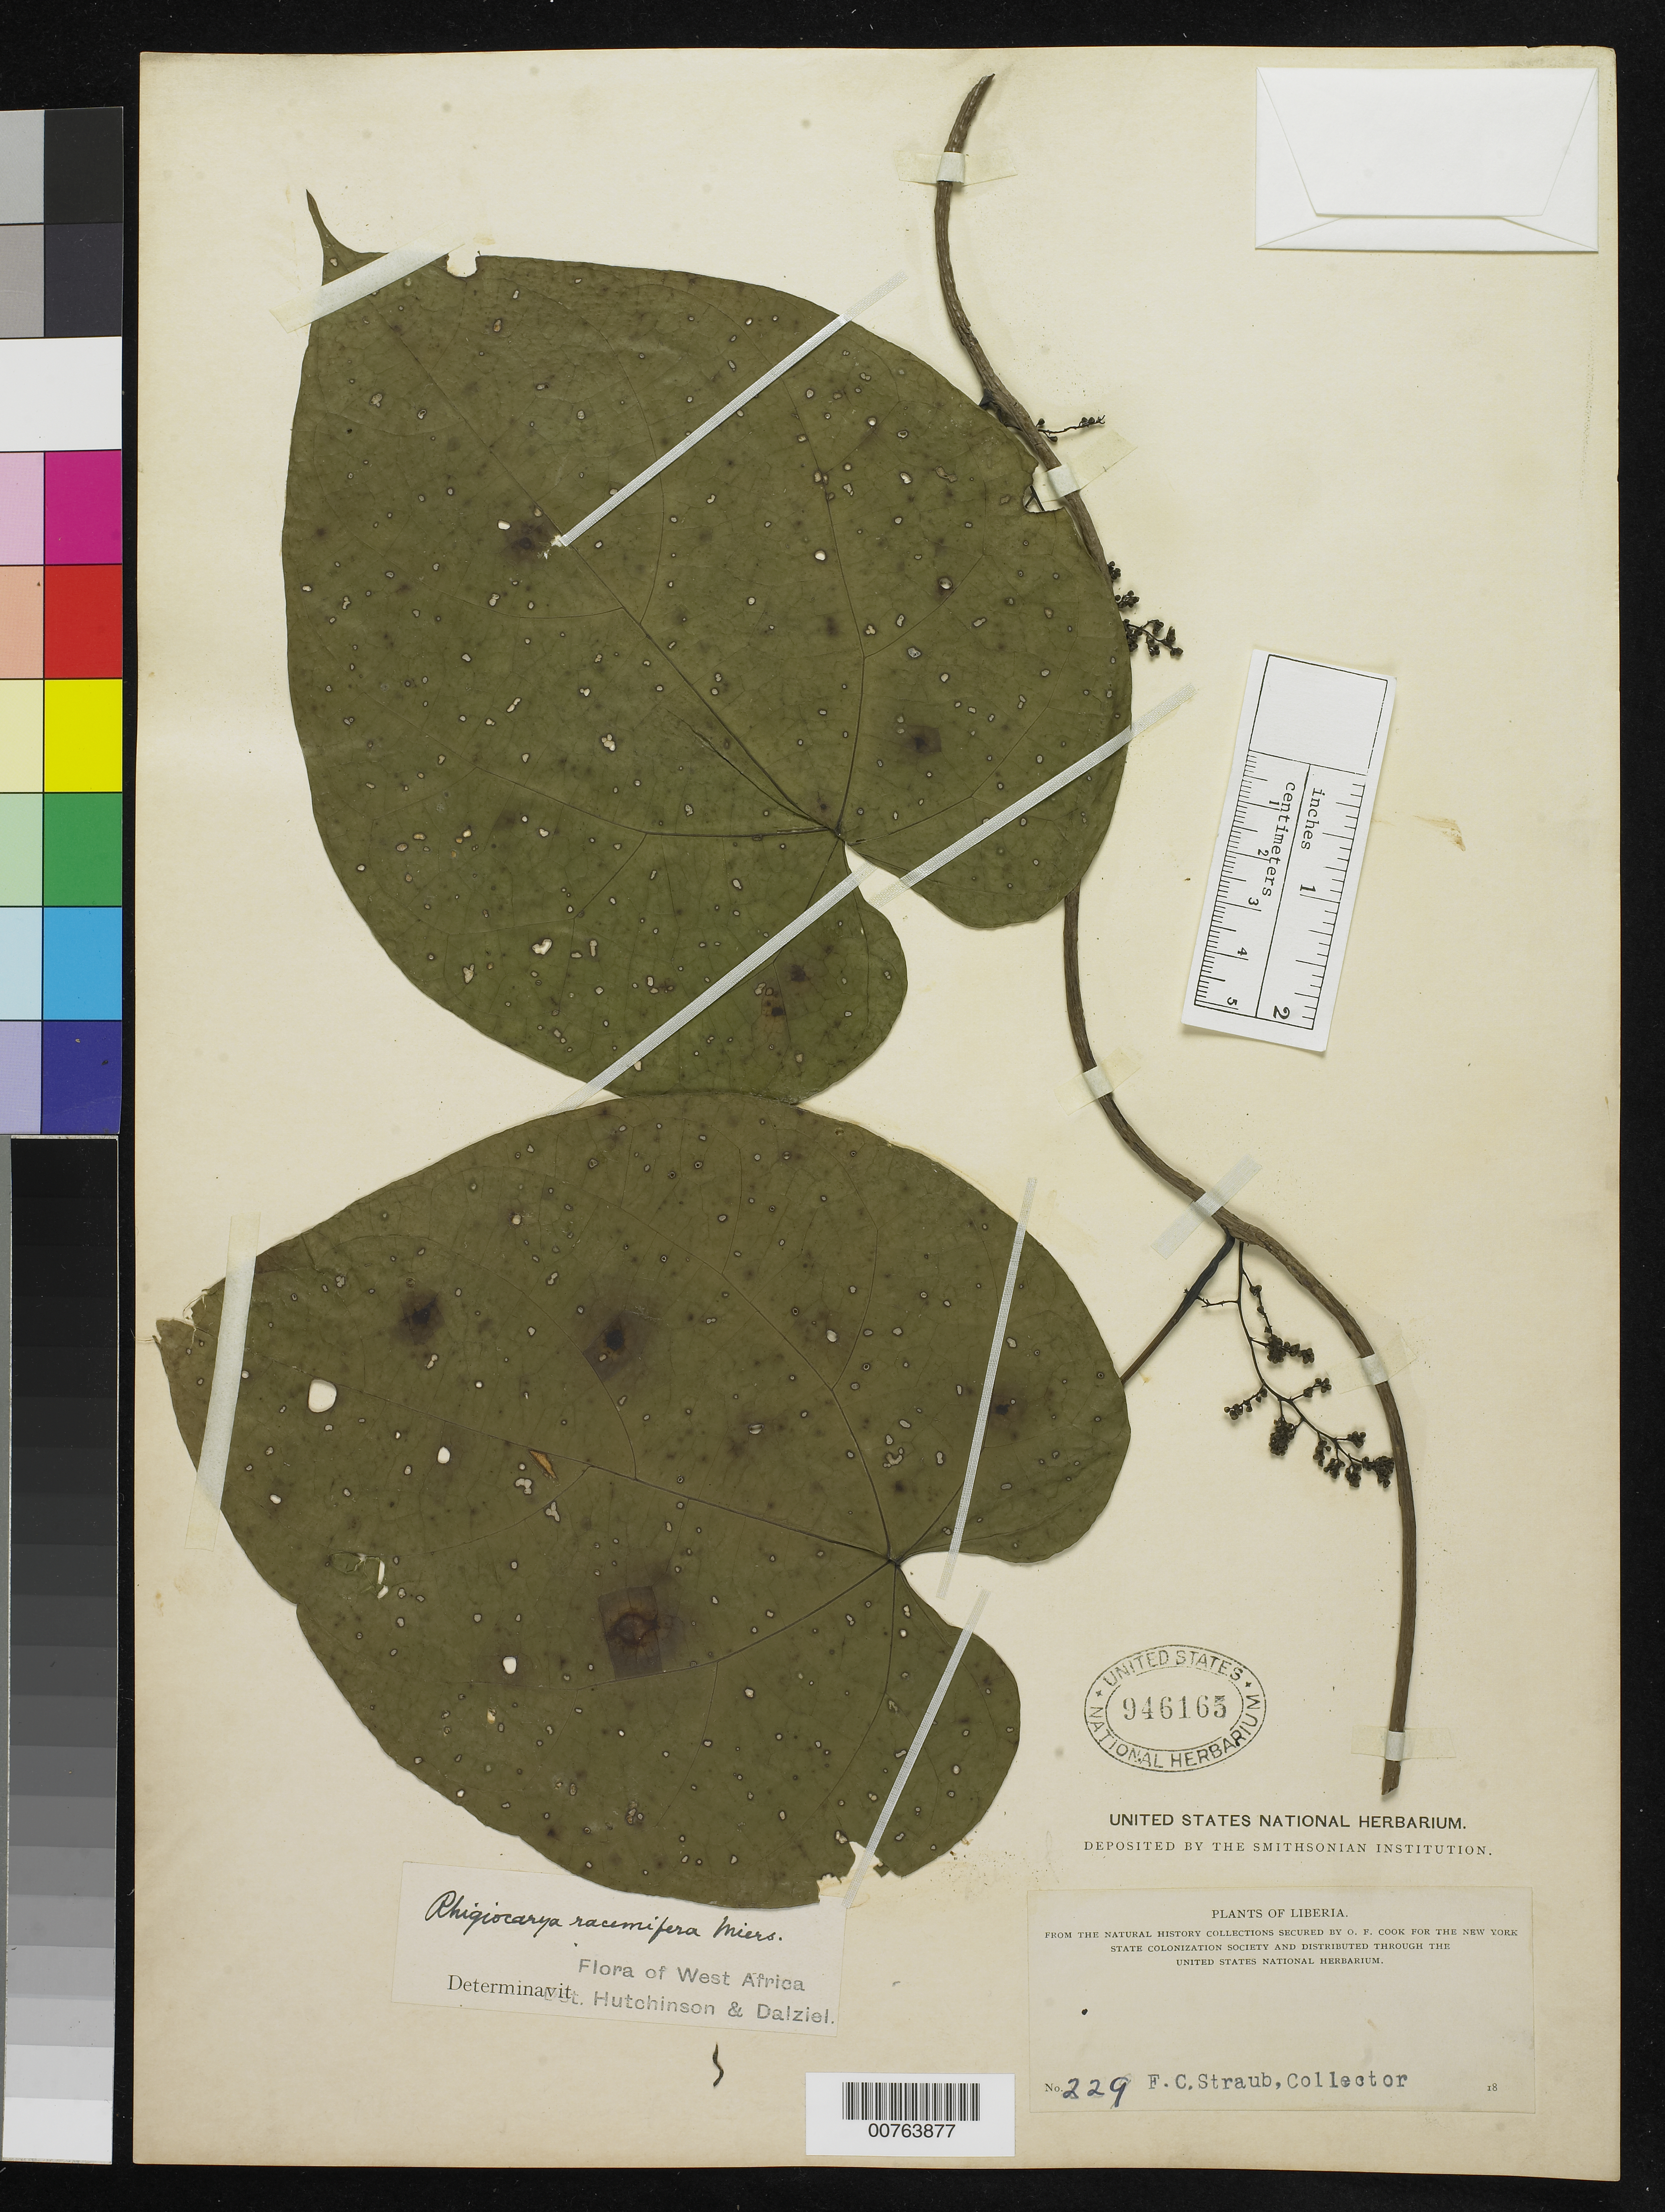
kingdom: Plantae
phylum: Tracheophyta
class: Magnoliopsida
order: Ranunculales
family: Menispermaceae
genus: Rhigiocarya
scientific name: Rhigiocarya racemifera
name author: Miers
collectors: F. Straub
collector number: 229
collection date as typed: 18--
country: Liberia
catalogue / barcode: US 946165